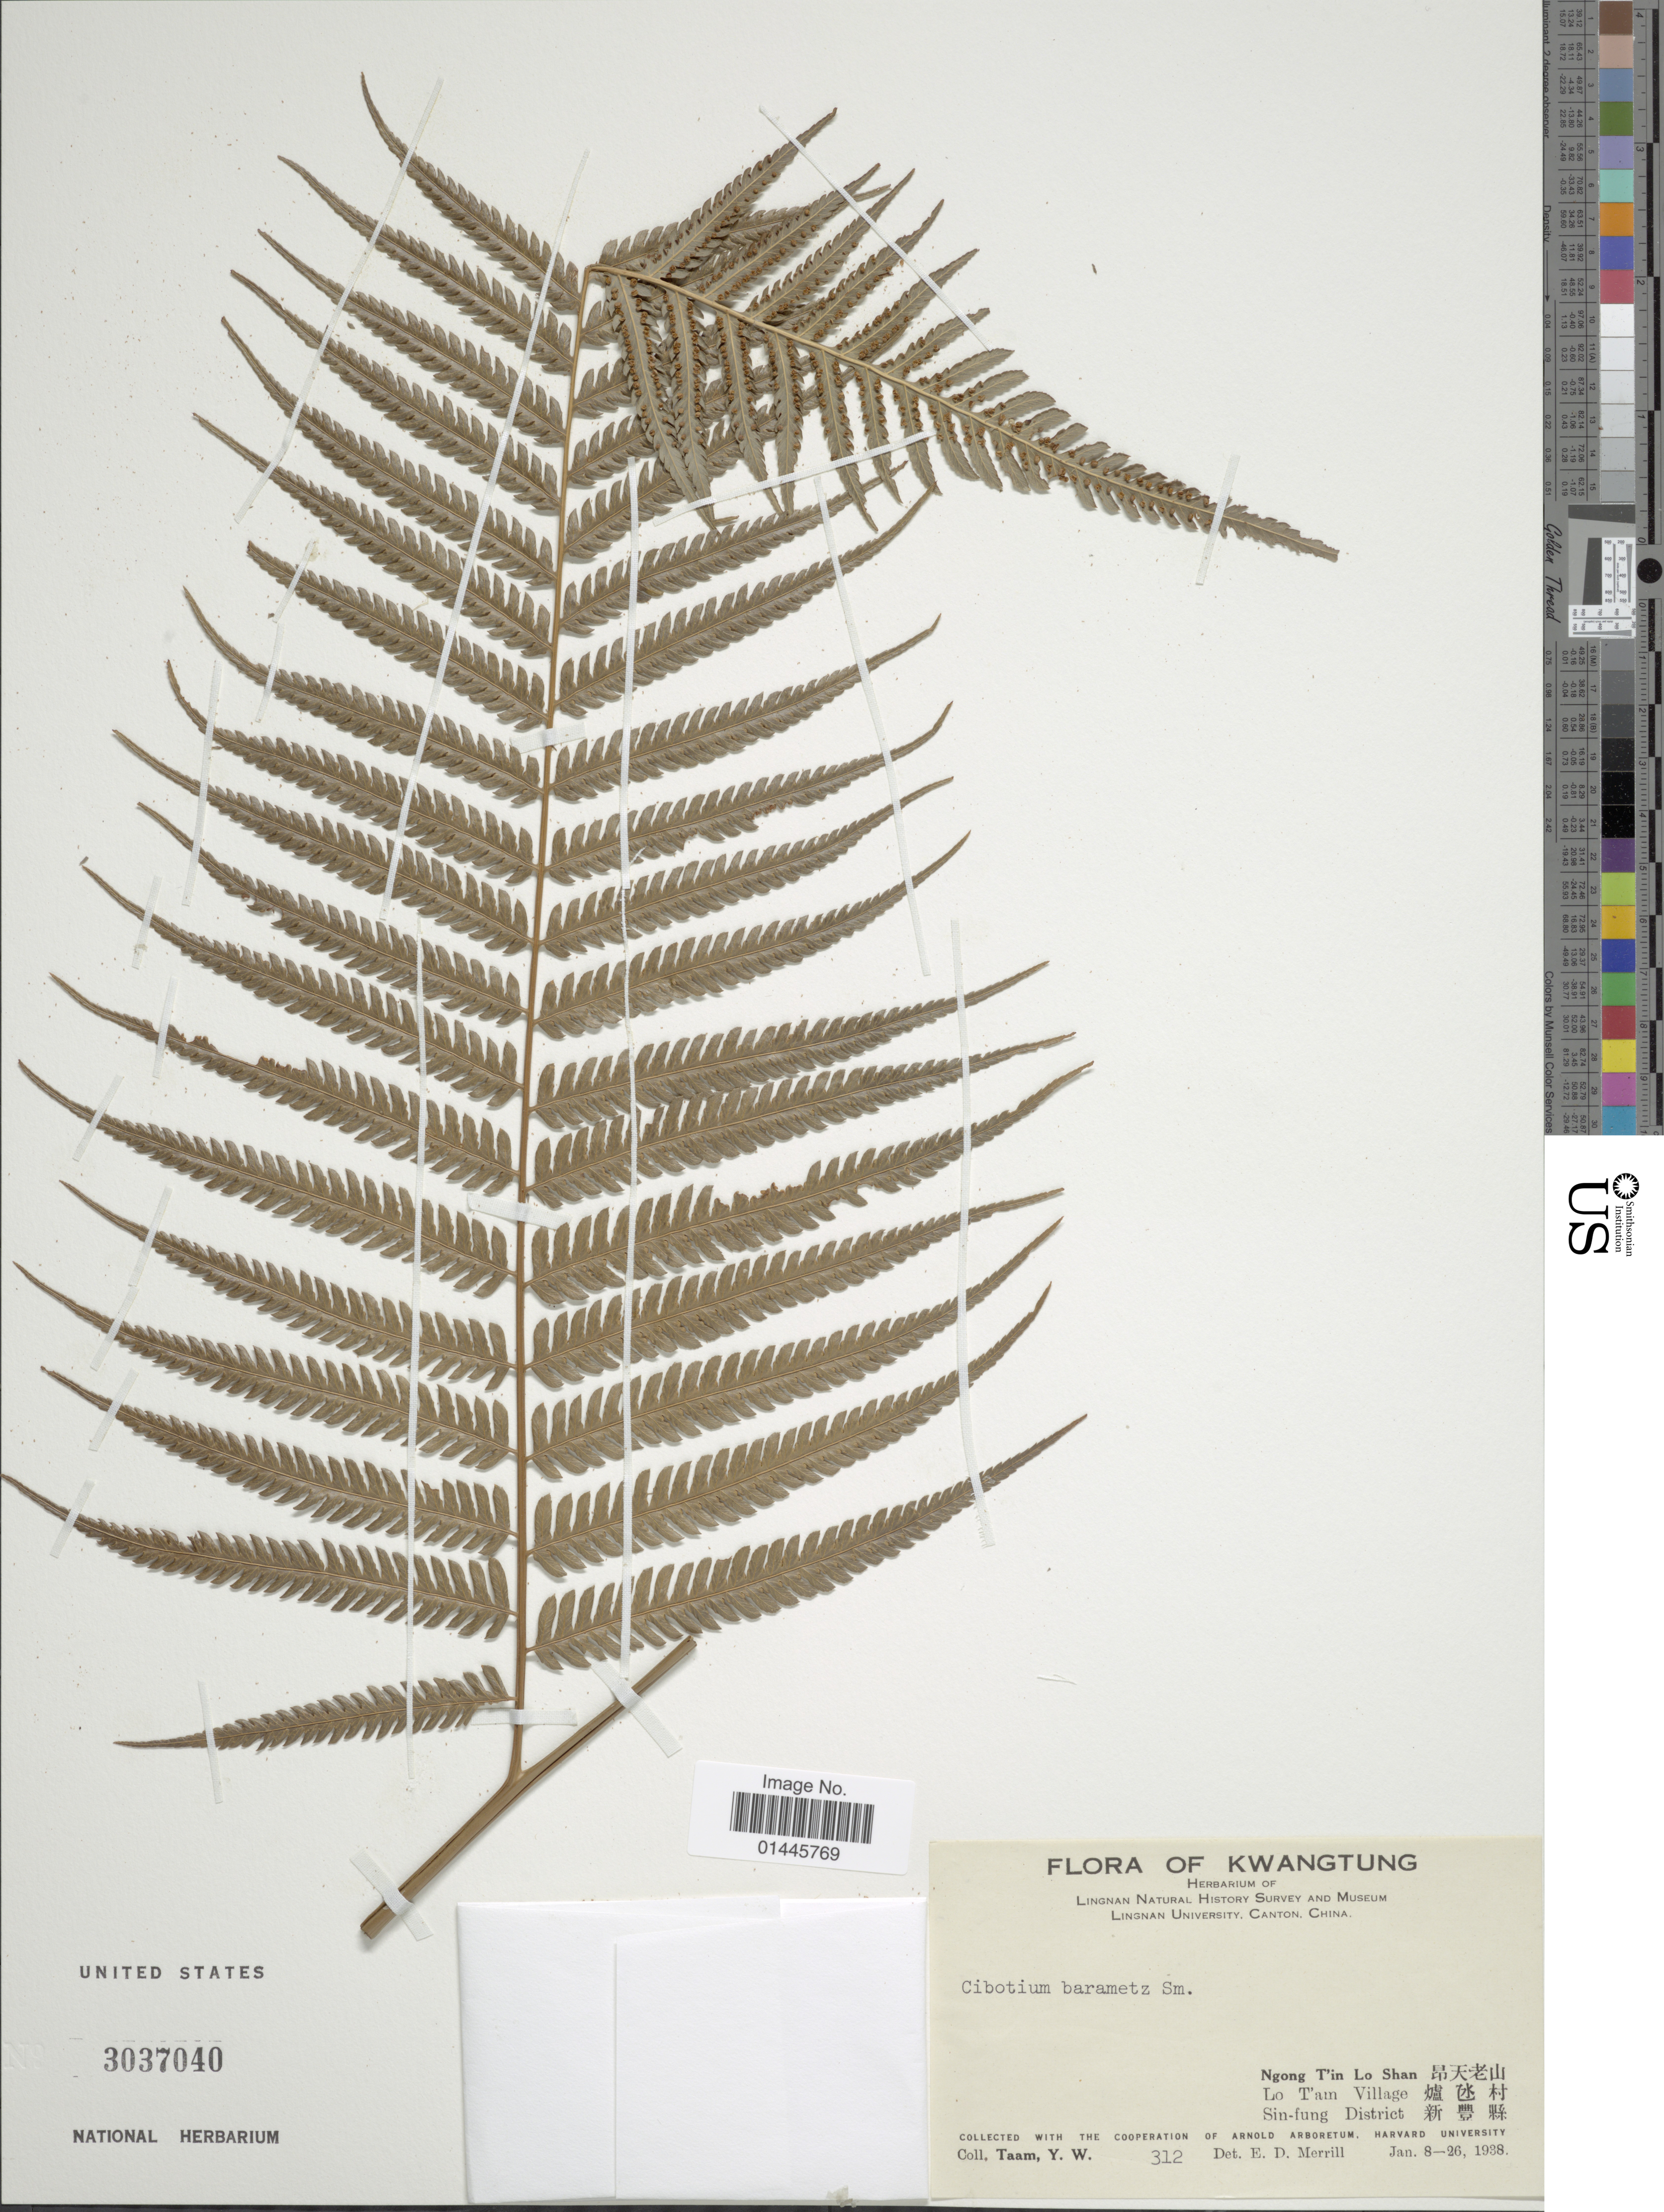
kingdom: Plantae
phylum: Tracheophyta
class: Polypodiopsida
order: Cyatheales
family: Cibotiaceae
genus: Cibotium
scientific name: Cibotium barometz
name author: (L.) J. Sm.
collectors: Y. W. Taam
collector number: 312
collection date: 1938-01-08/1938-01-26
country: China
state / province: Guangdong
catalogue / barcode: US 3037040